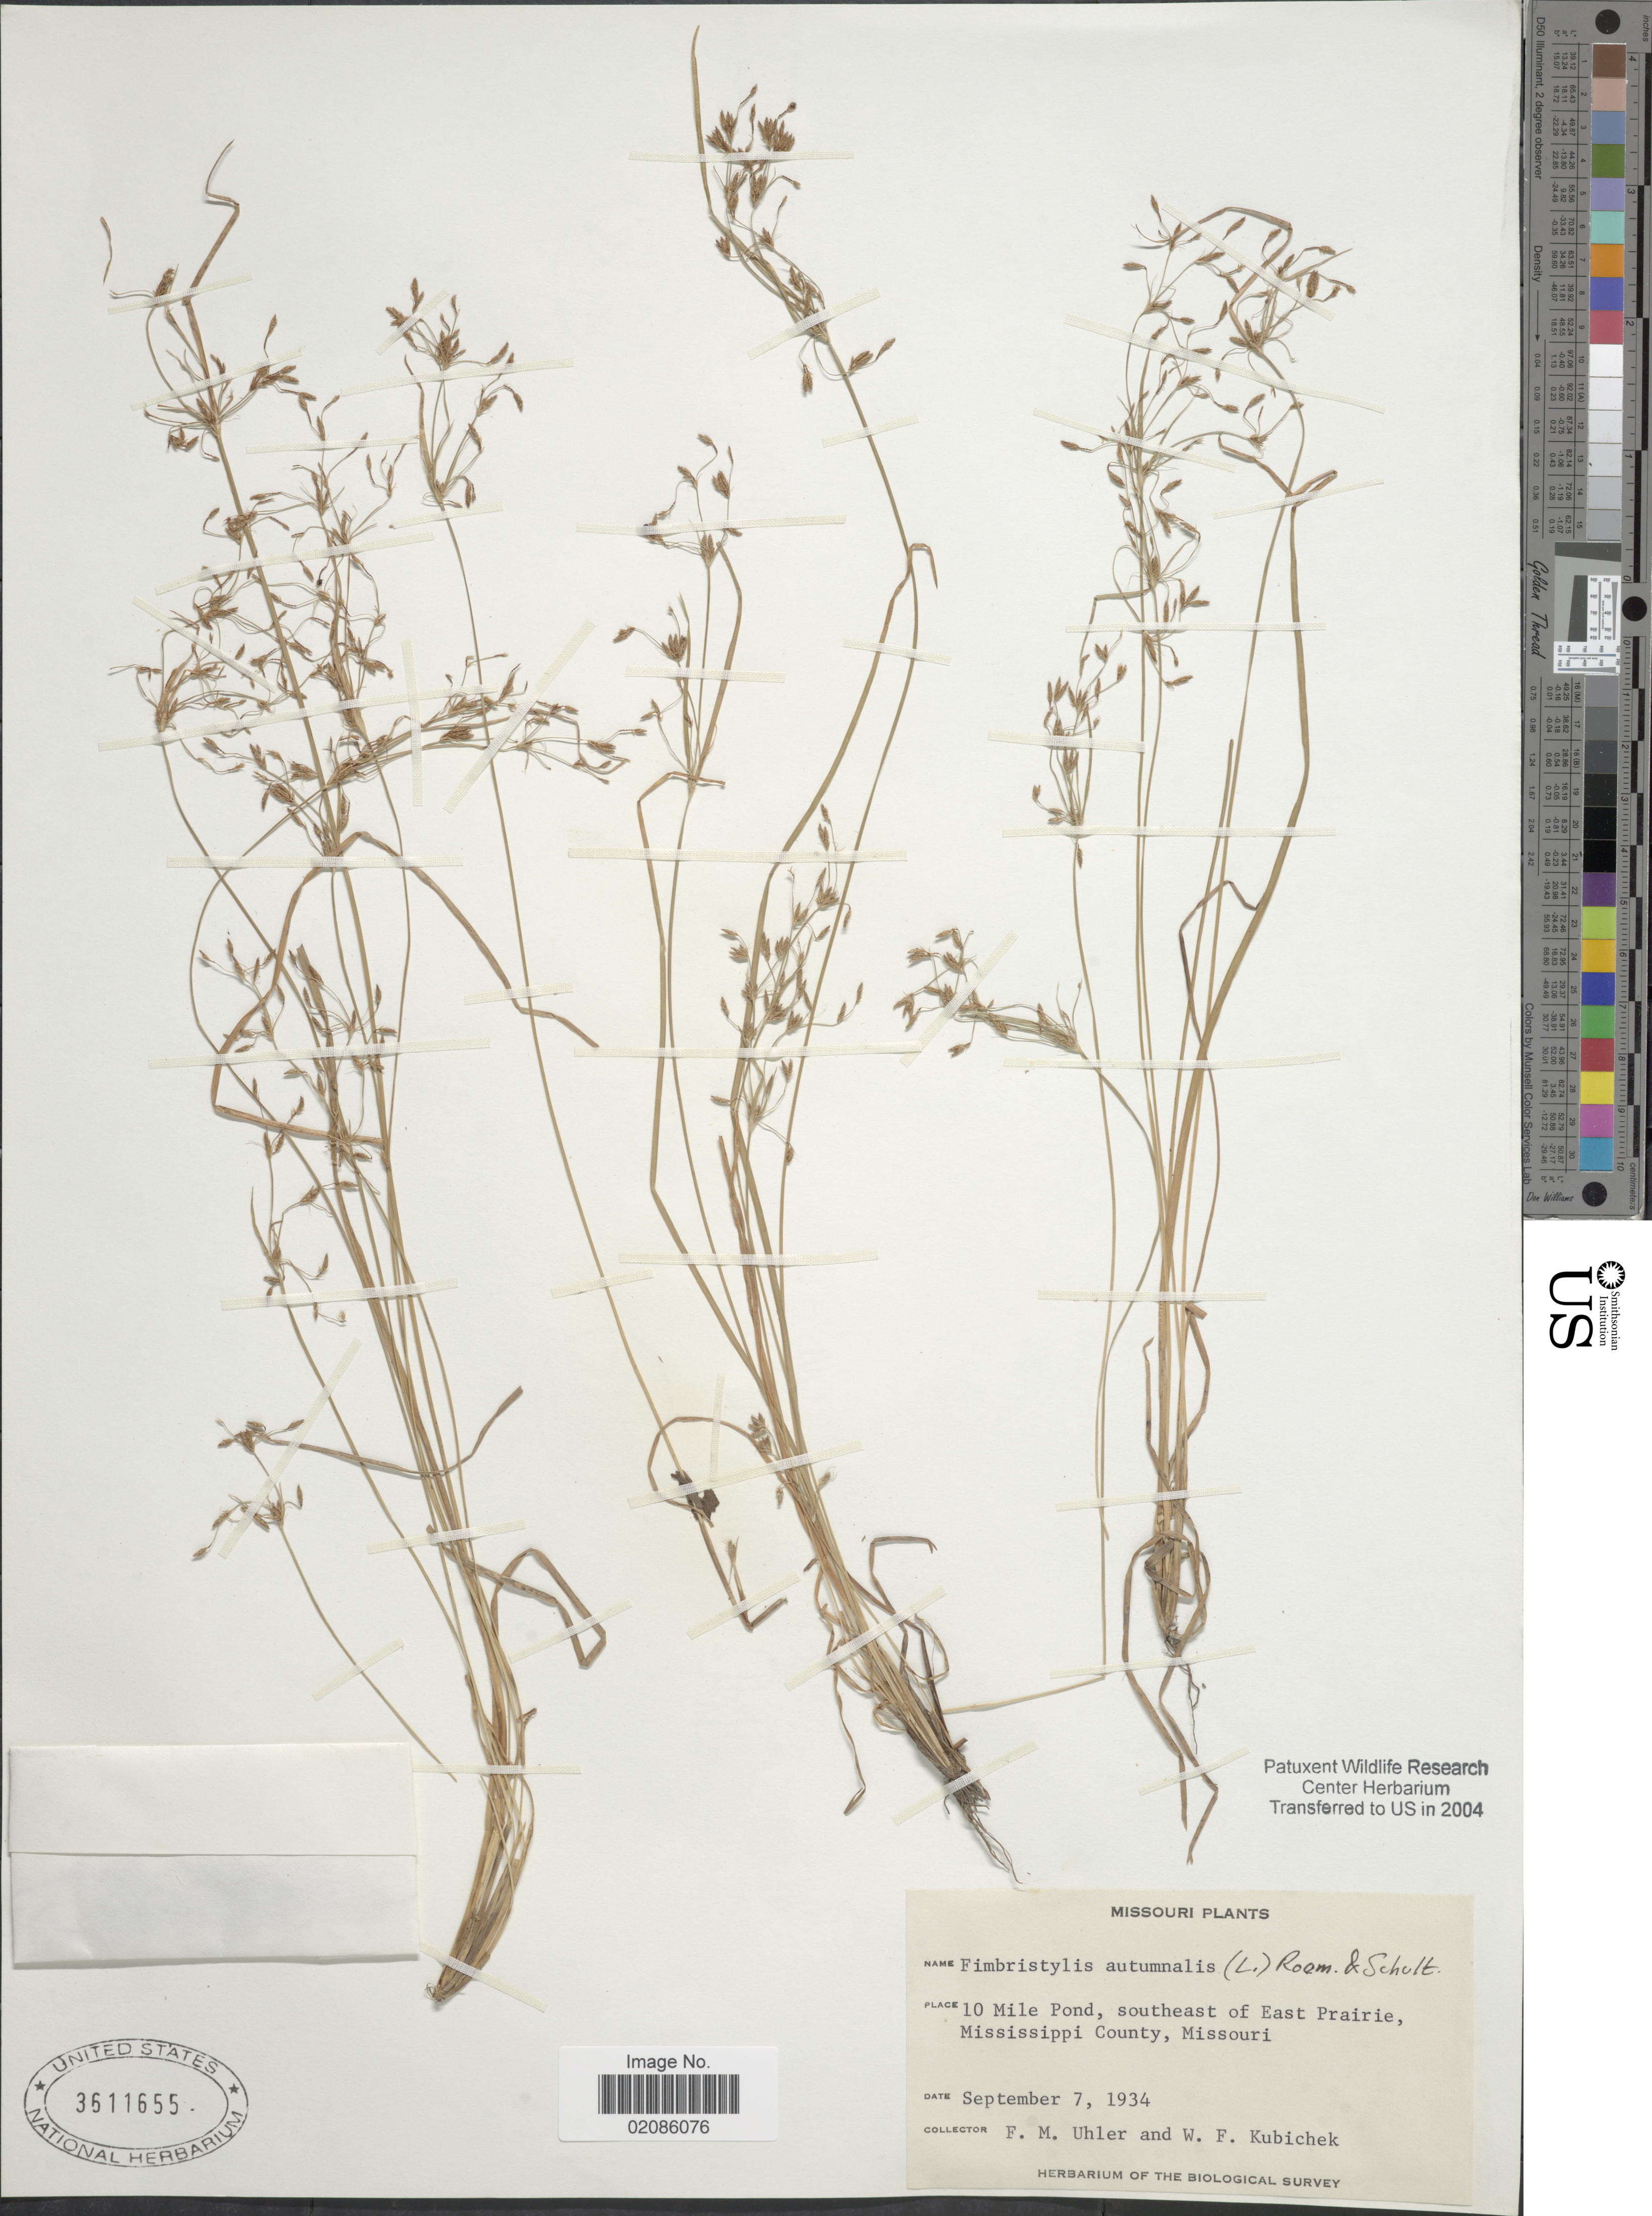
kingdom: Plantae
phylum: Tracheophyta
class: Liliopsida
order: Poales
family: Cyperaceae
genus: Fimbristylis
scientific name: Fimbristylis autumnalis (L.) Roem. & Schult.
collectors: F. M. Uhler & W. Kubichek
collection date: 1934-09-07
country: United States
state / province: Missouri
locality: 10 Mile Pond, southeast of East Prairie, Mississippi County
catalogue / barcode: US 3611655